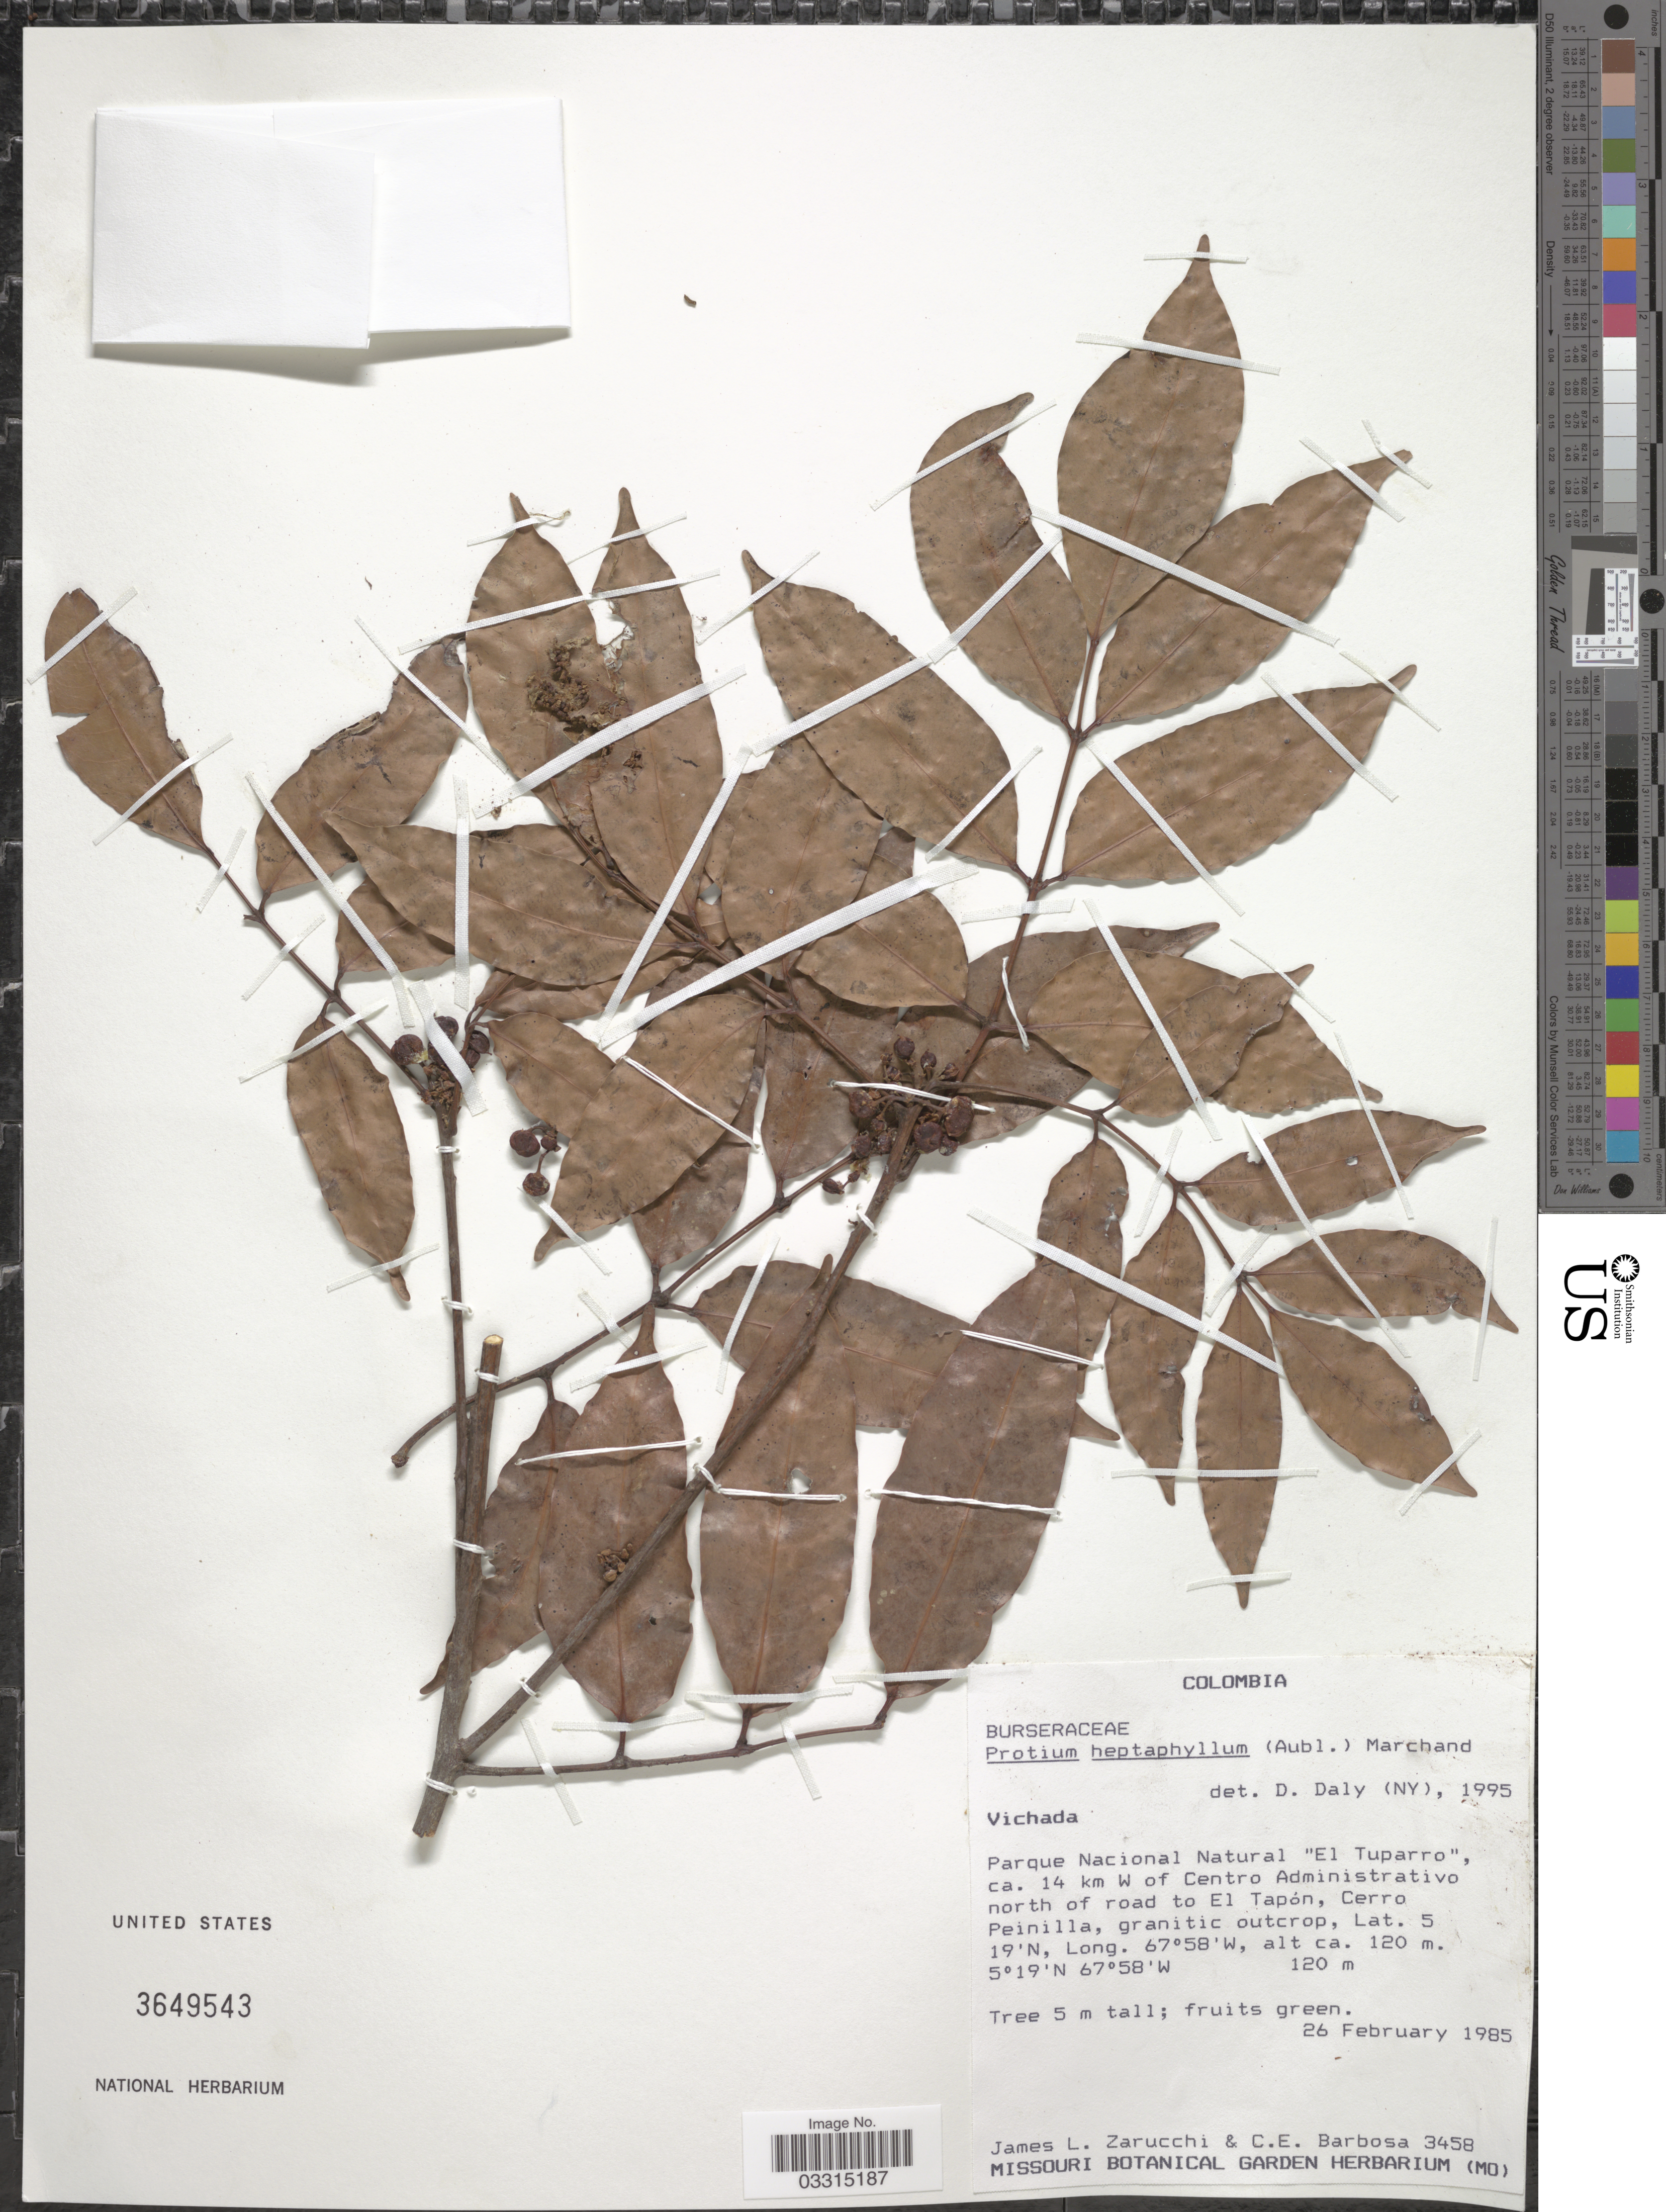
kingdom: Plantae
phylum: Tracheophyta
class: Magnoliopsida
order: Sapindales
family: Burseraceae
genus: Protium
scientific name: Protium heptaphyllum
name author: (Aubl.) Marchand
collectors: J. L. Zarucchi & C. E. Barbosa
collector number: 3458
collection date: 1985-02-26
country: Colombia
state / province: Vichada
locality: Parque Nacional Natural "El Tuparro", ca. 14 km W of Centro Administrativo north of road to El Tapón, Cerro Peinilla.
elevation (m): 120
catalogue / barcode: US 3649543